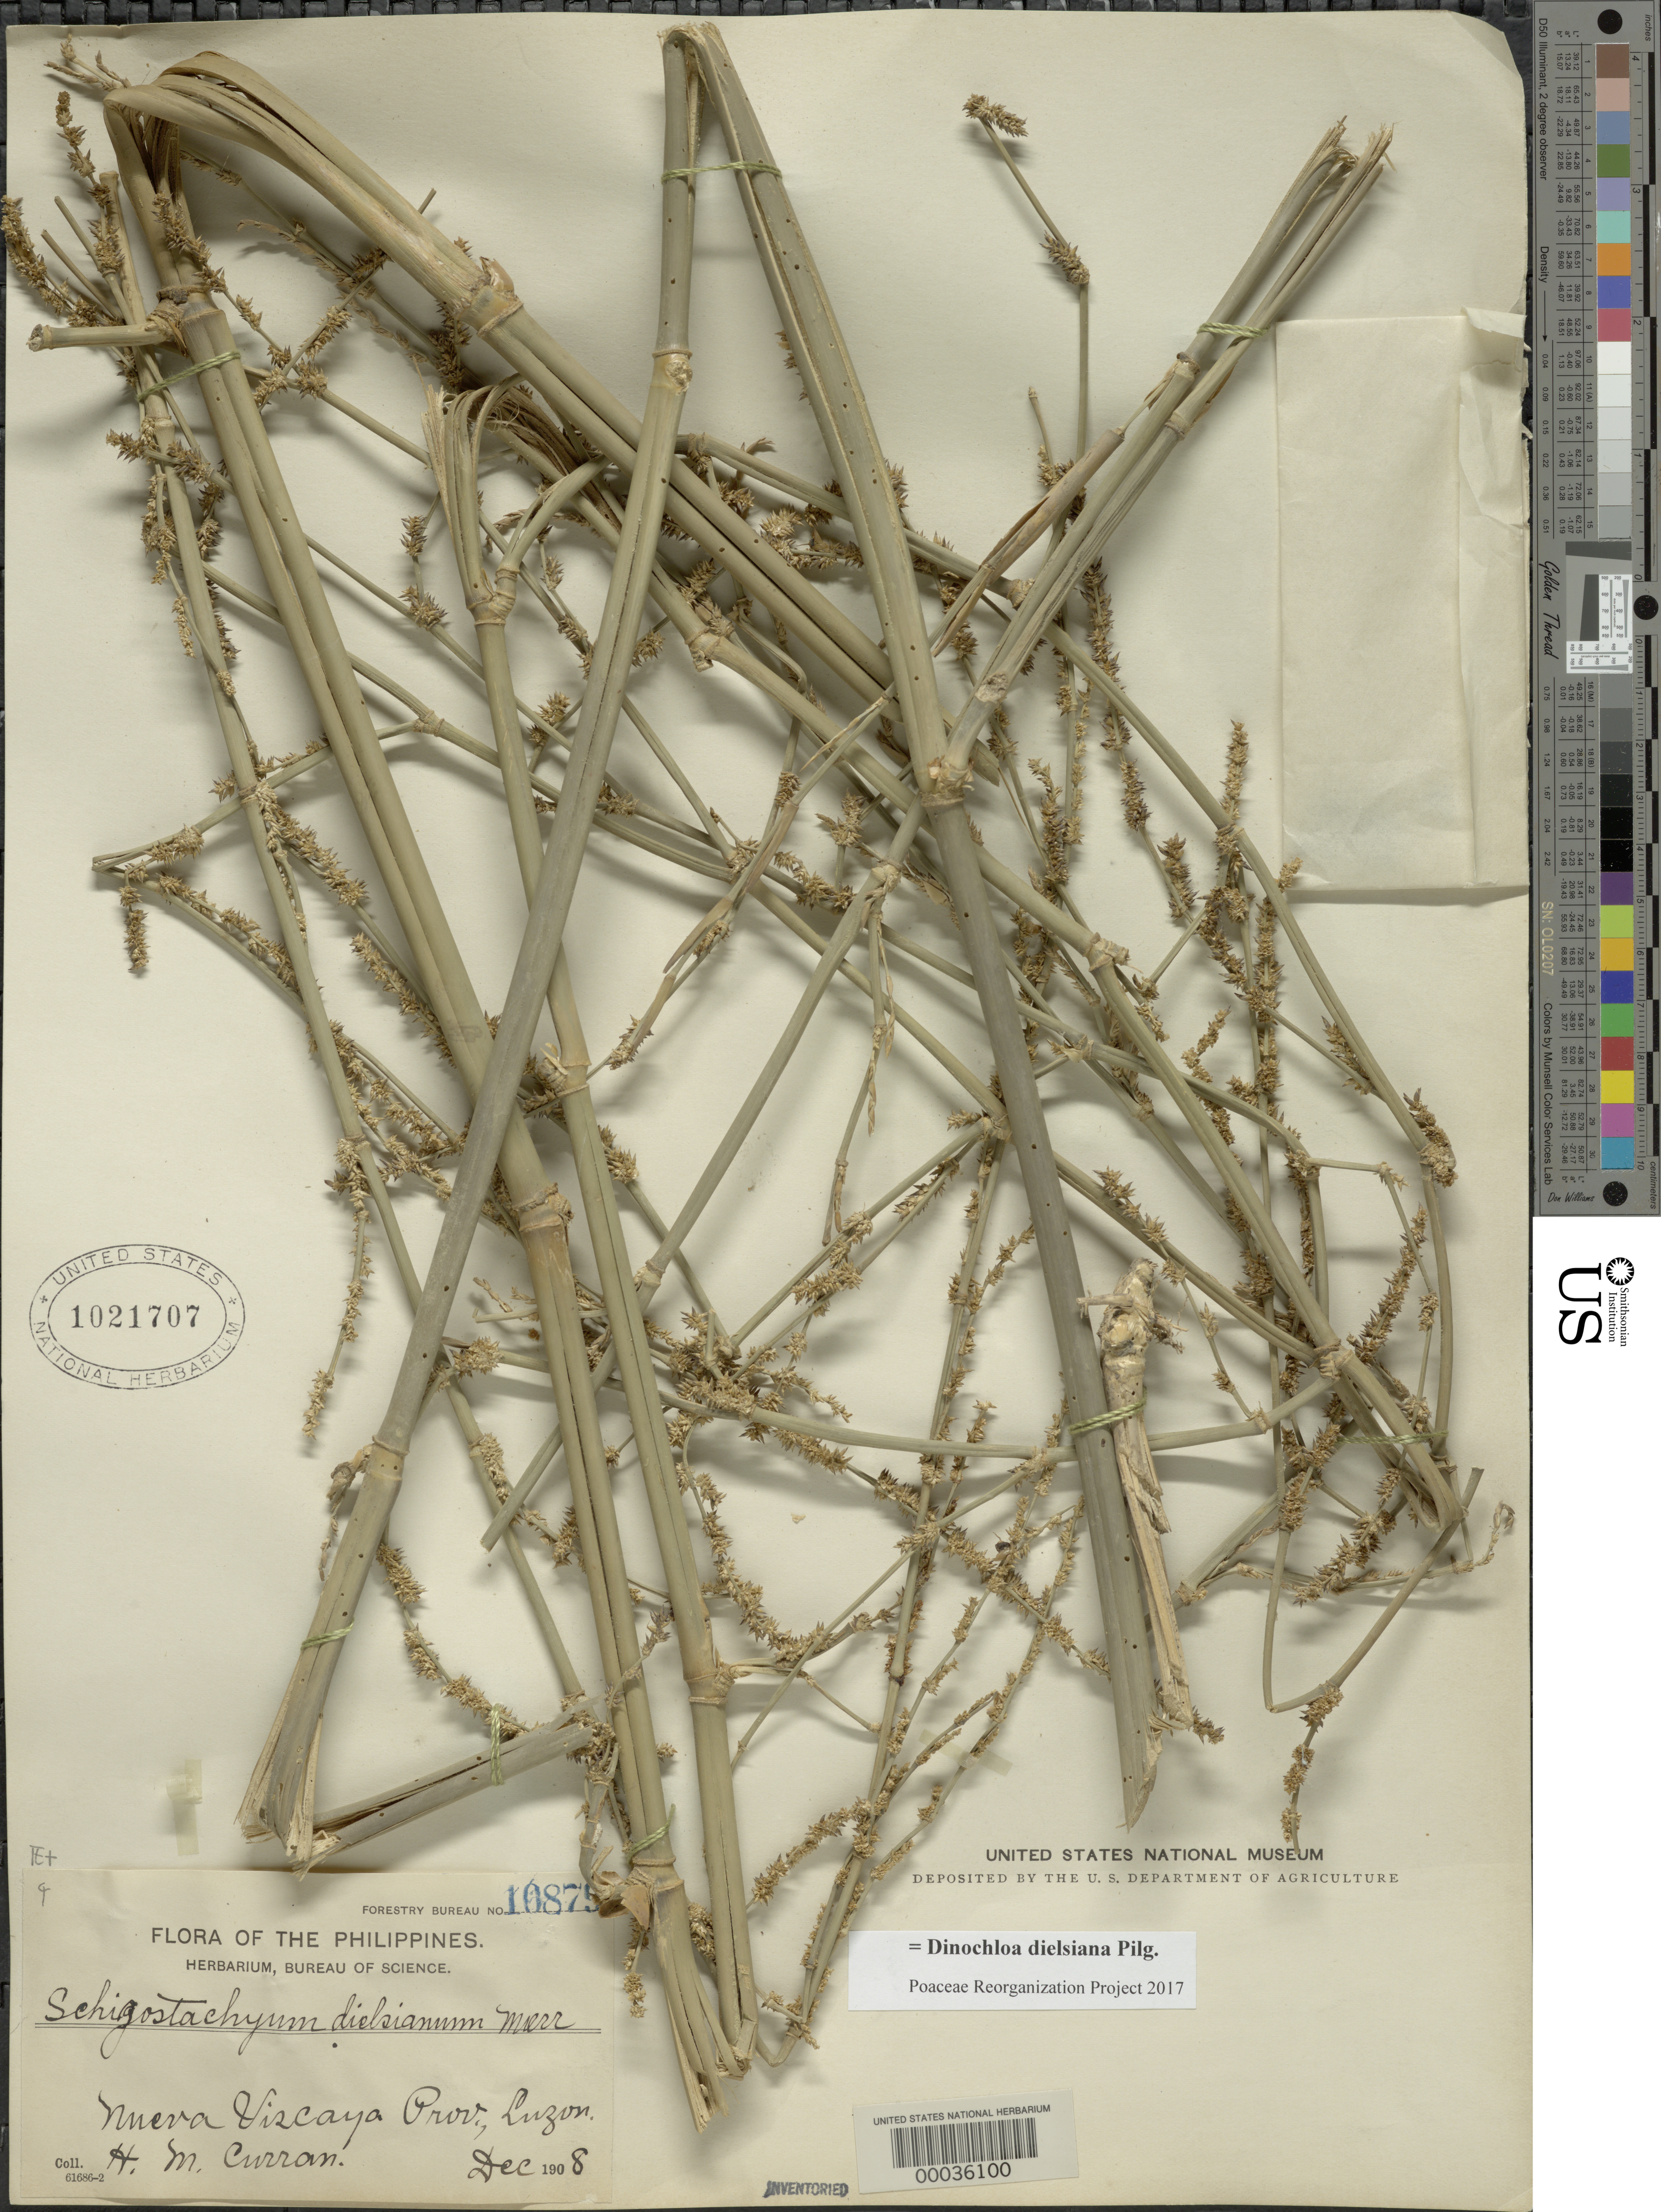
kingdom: Plantae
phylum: Tracheophyta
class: Liliopsida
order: Poales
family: Poaceae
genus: Dinochloa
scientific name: Dinochloa dielsiana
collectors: H. M. Curran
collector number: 10879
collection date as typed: Dec 1908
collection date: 1908-12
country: Philippines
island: Luzon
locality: Nueva viscaya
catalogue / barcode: US 1021707